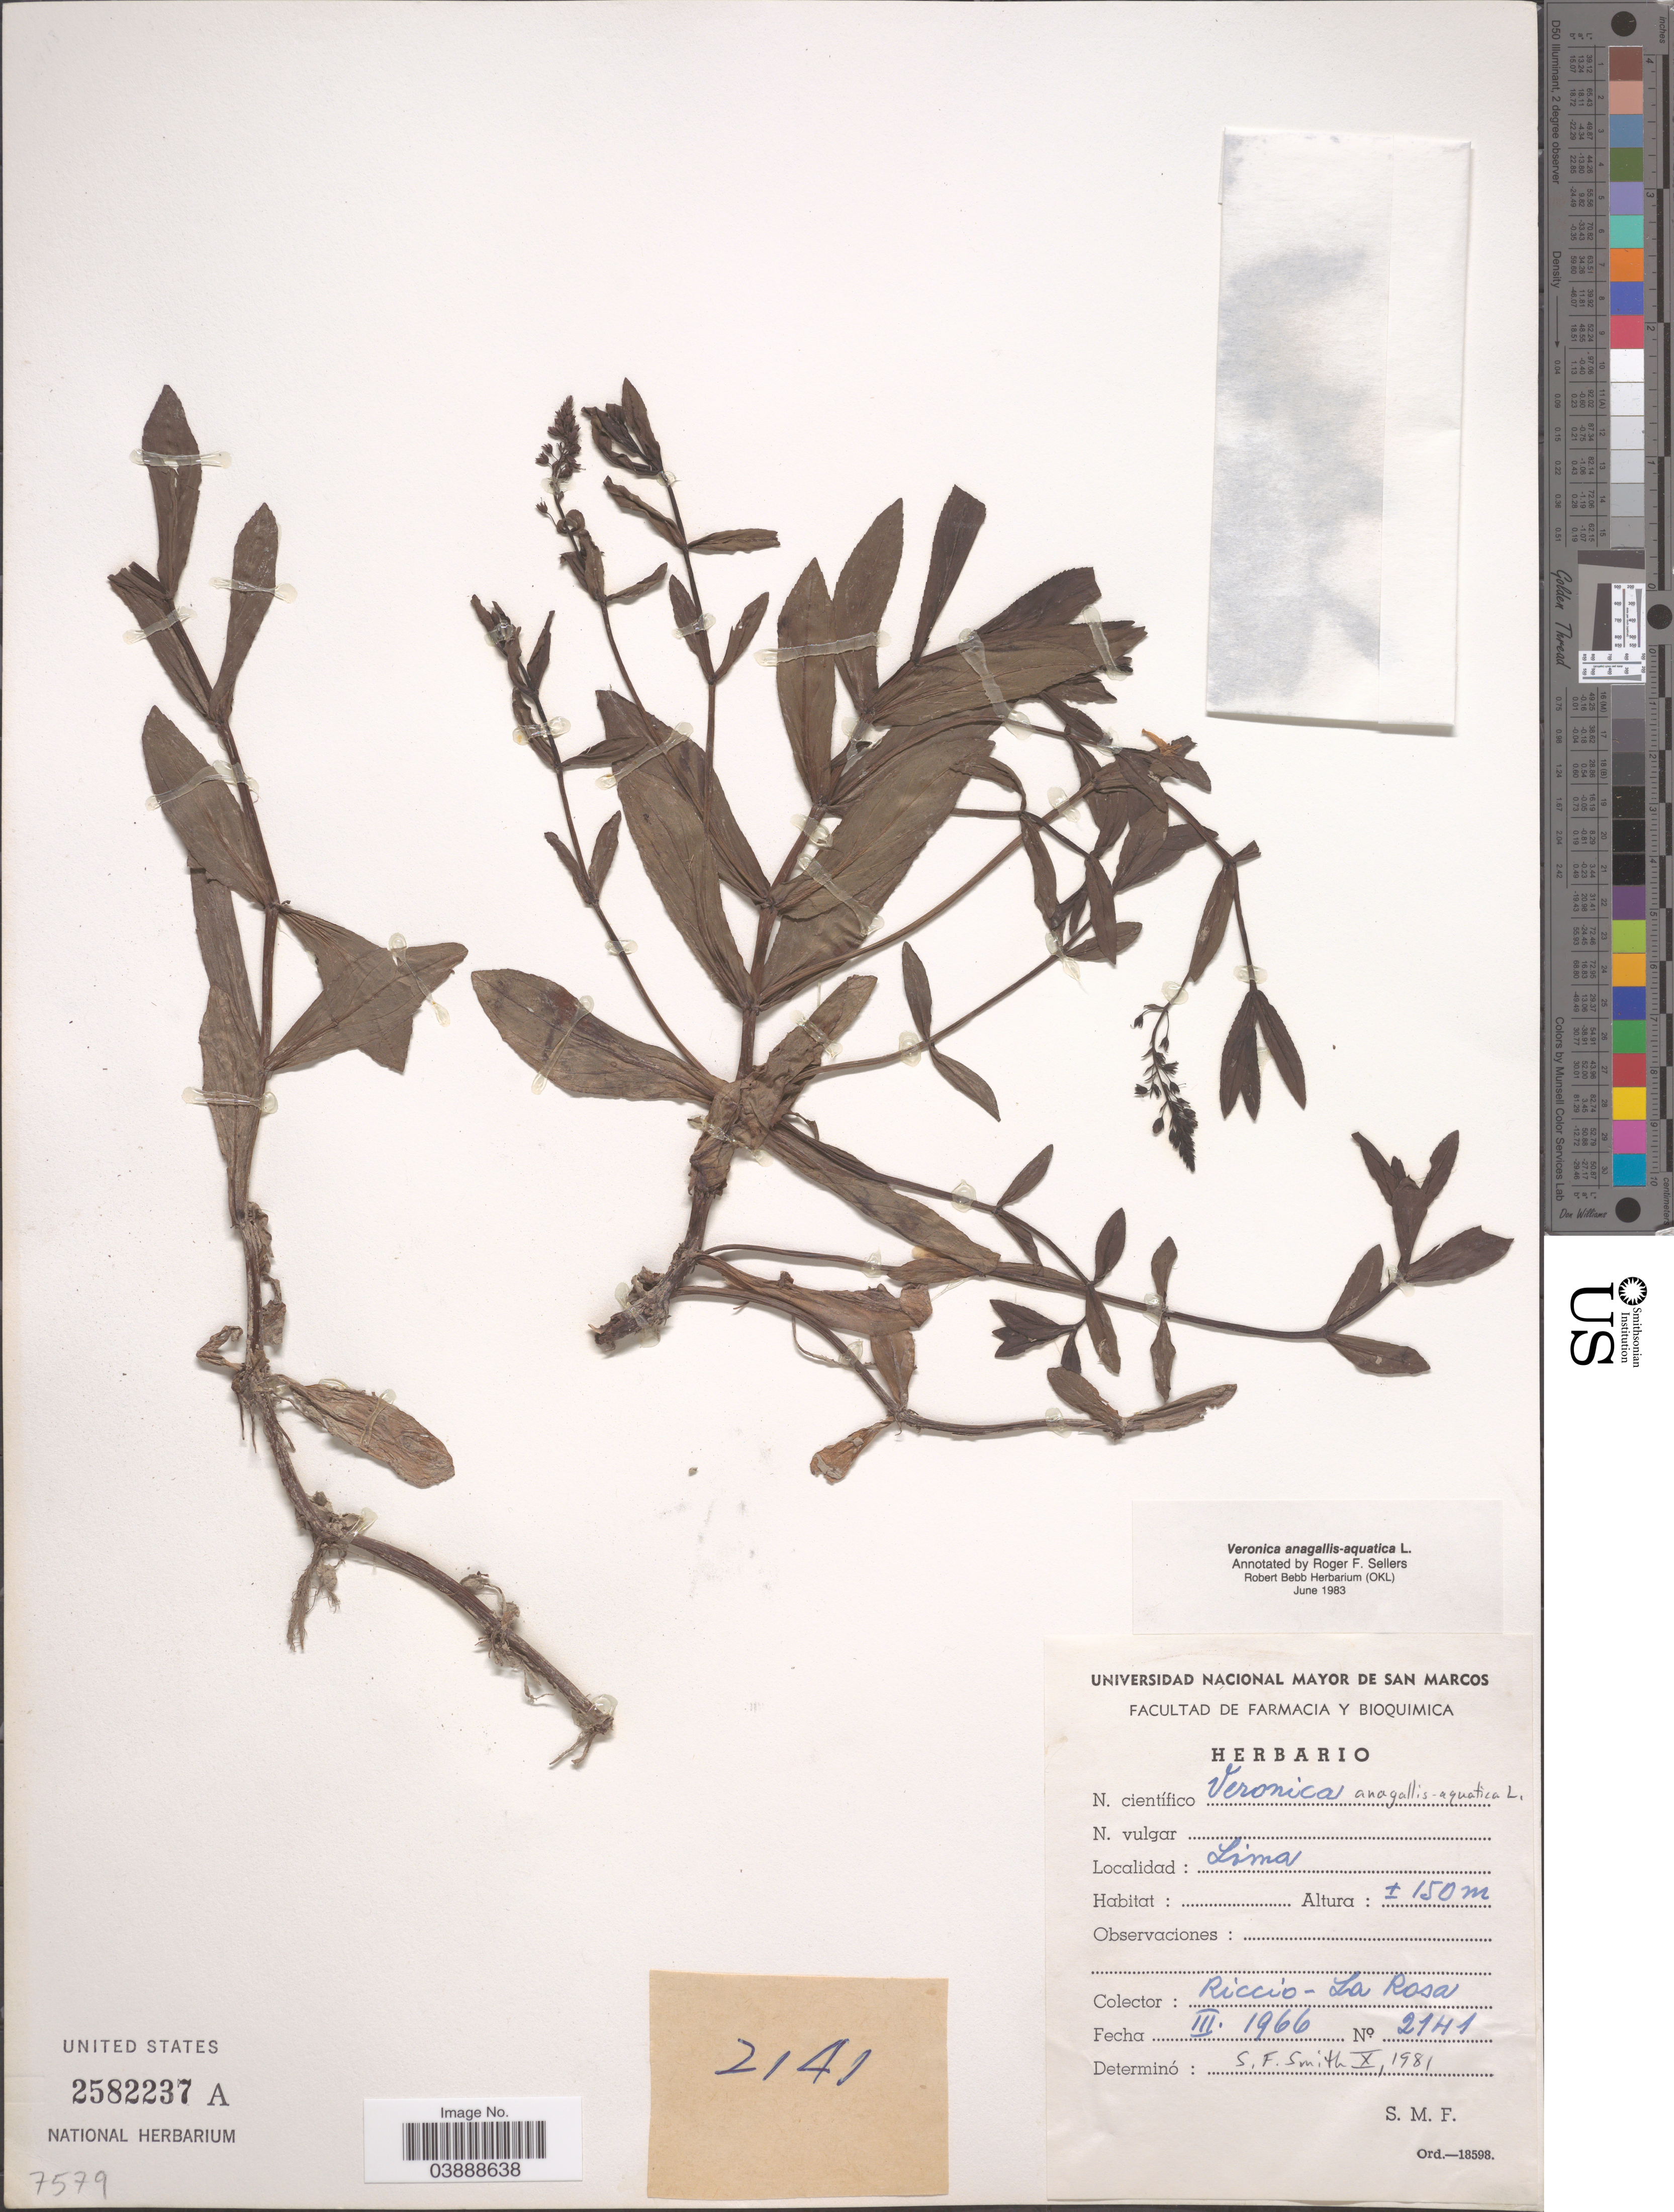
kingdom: Plantae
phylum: Tracheophyta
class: Magnoliopsida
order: Lamiales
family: Plantaginaceae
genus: Veronica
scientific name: Veronica anagallis-aquatica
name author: L.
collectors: Riccio & -. La Rosa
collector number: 2141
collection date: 1966-03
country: Peru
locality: Lima.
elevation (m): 150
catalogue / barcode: US 2582237A